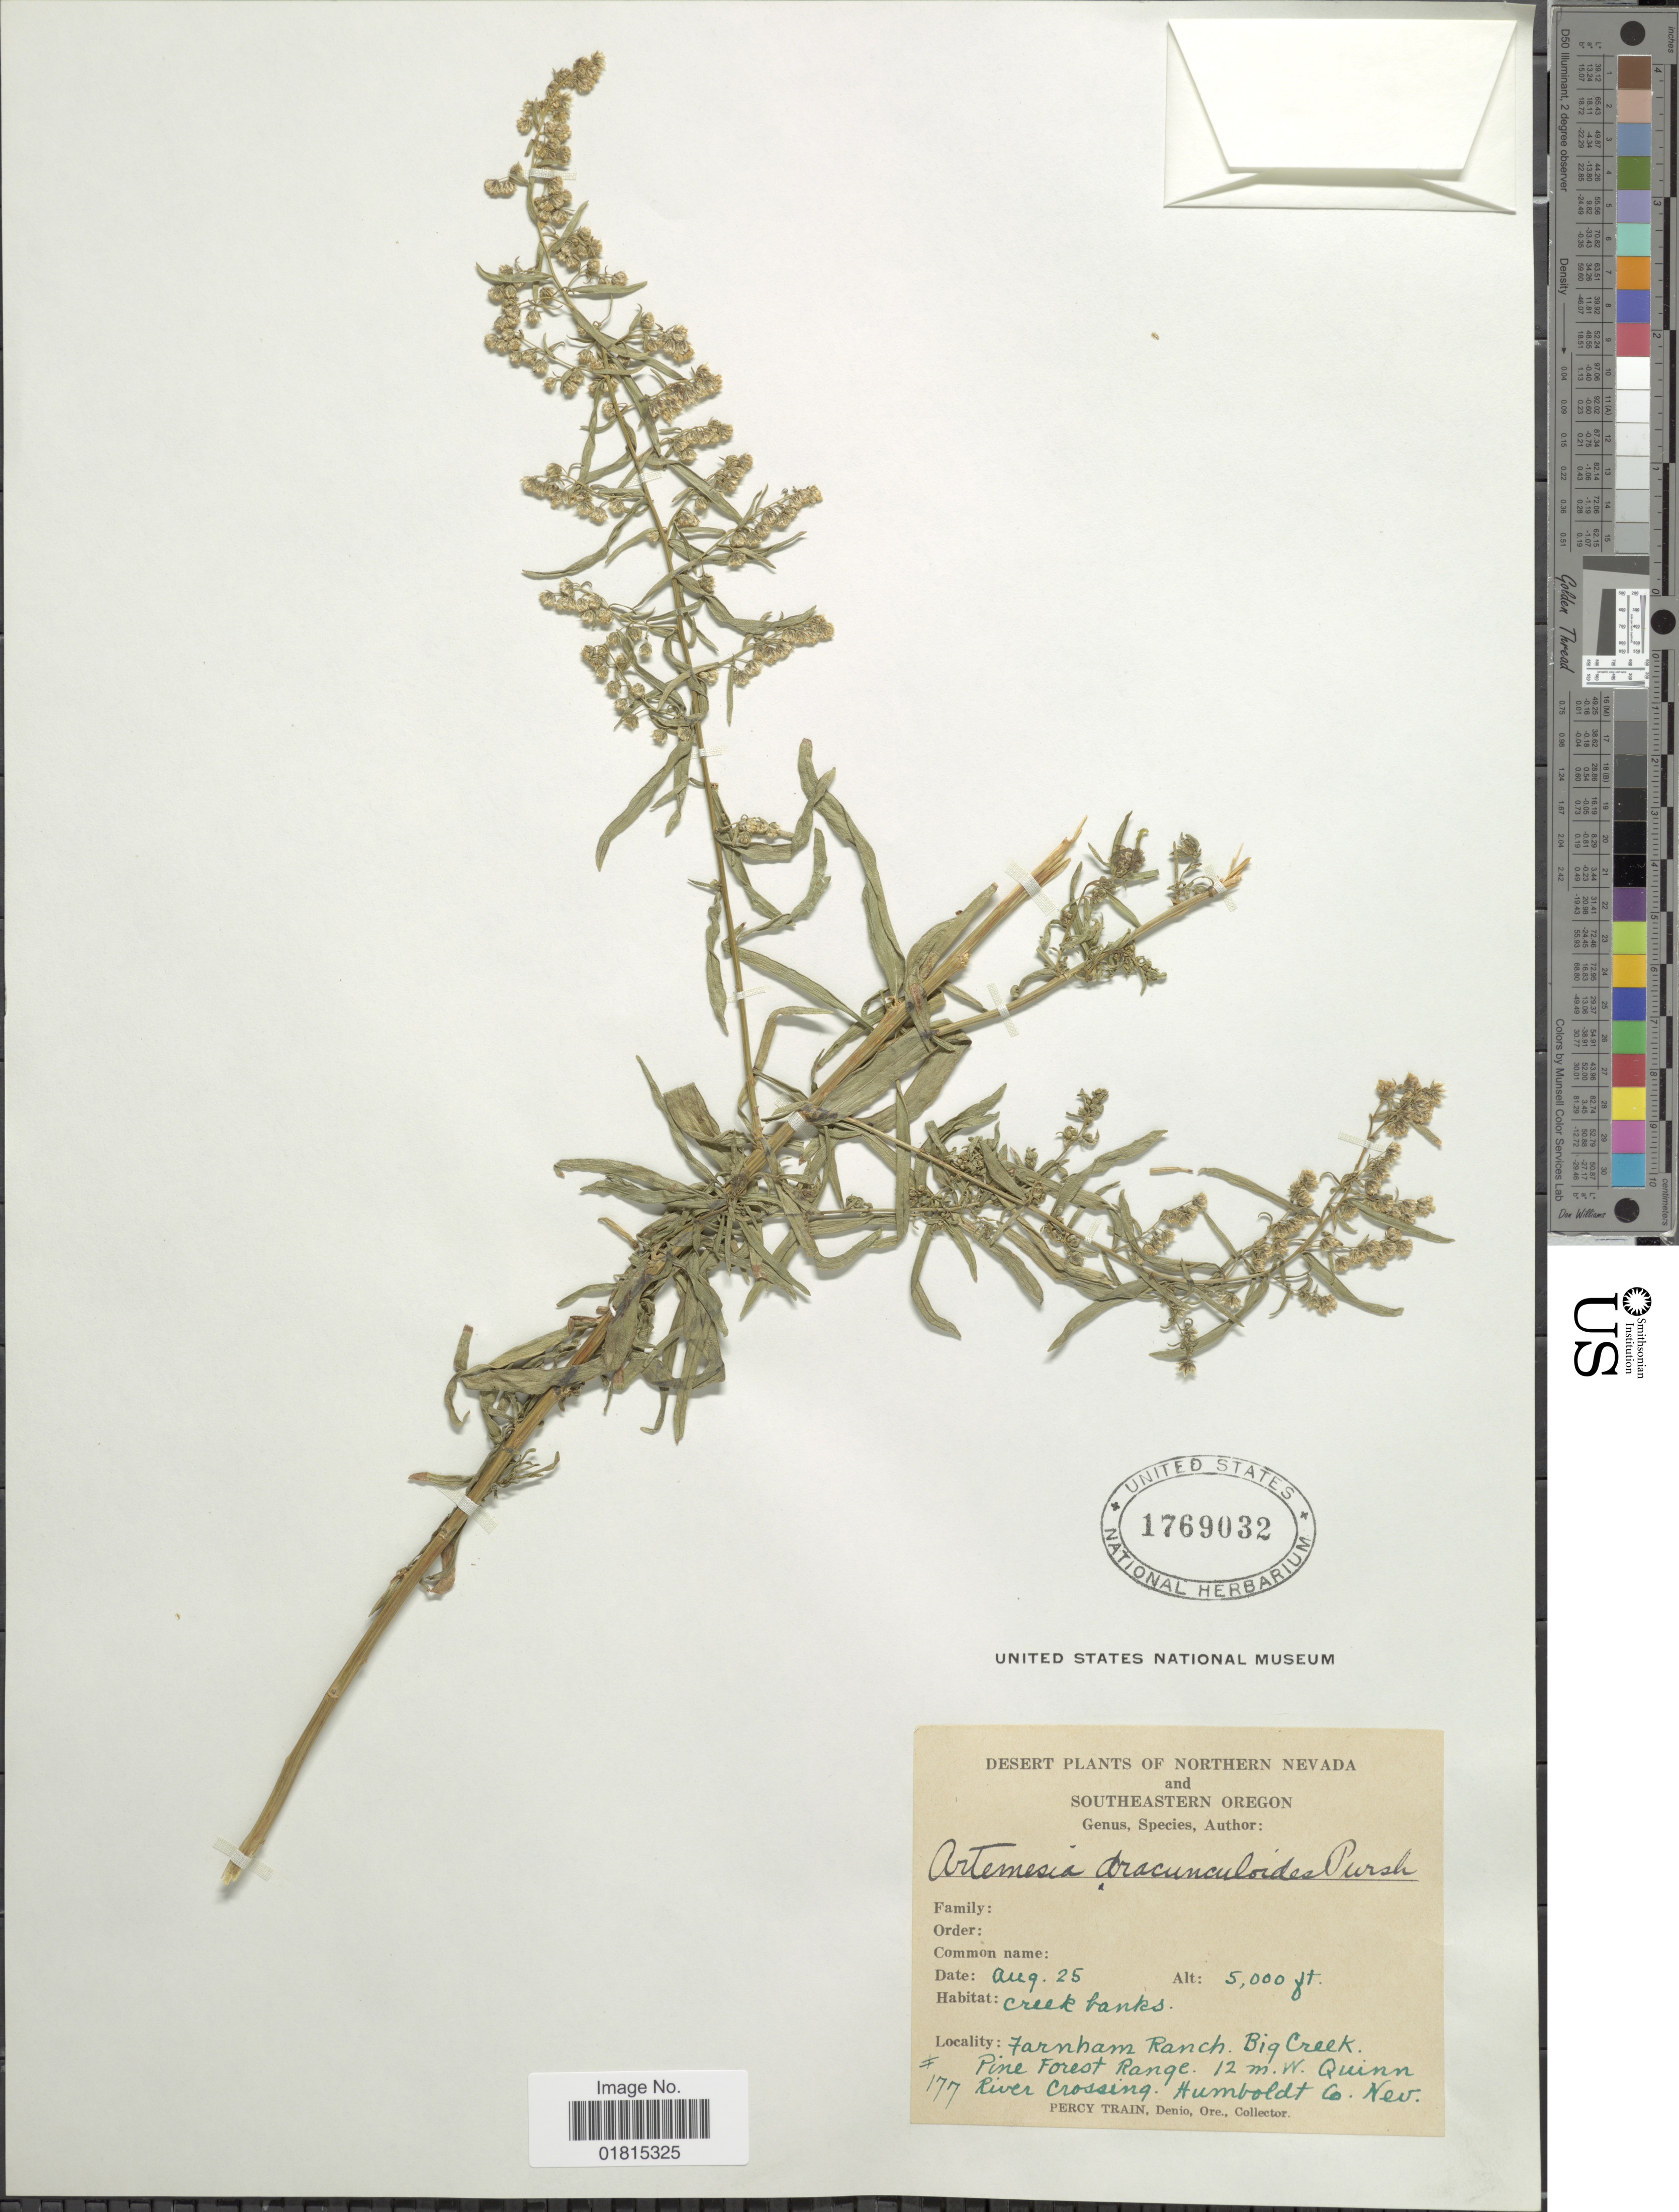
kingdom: Plantae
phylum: Tracheophyta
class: Magnoliopsida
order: Asterales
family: Asteraceae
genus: Artemisia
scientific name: Artemisia dracunculoides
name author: Pursh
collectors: P. Train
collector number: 177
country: United States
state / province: Nevada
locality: Desert plants of Northern Nevada and Southeastern Oregon. Creek banks. Farnham Ranch. Big Creek. Pine Forest Range. 12 m. W. Quinn River Crossing, Humboldt Co. Nev.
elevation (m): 1524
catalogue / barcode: US 1769032